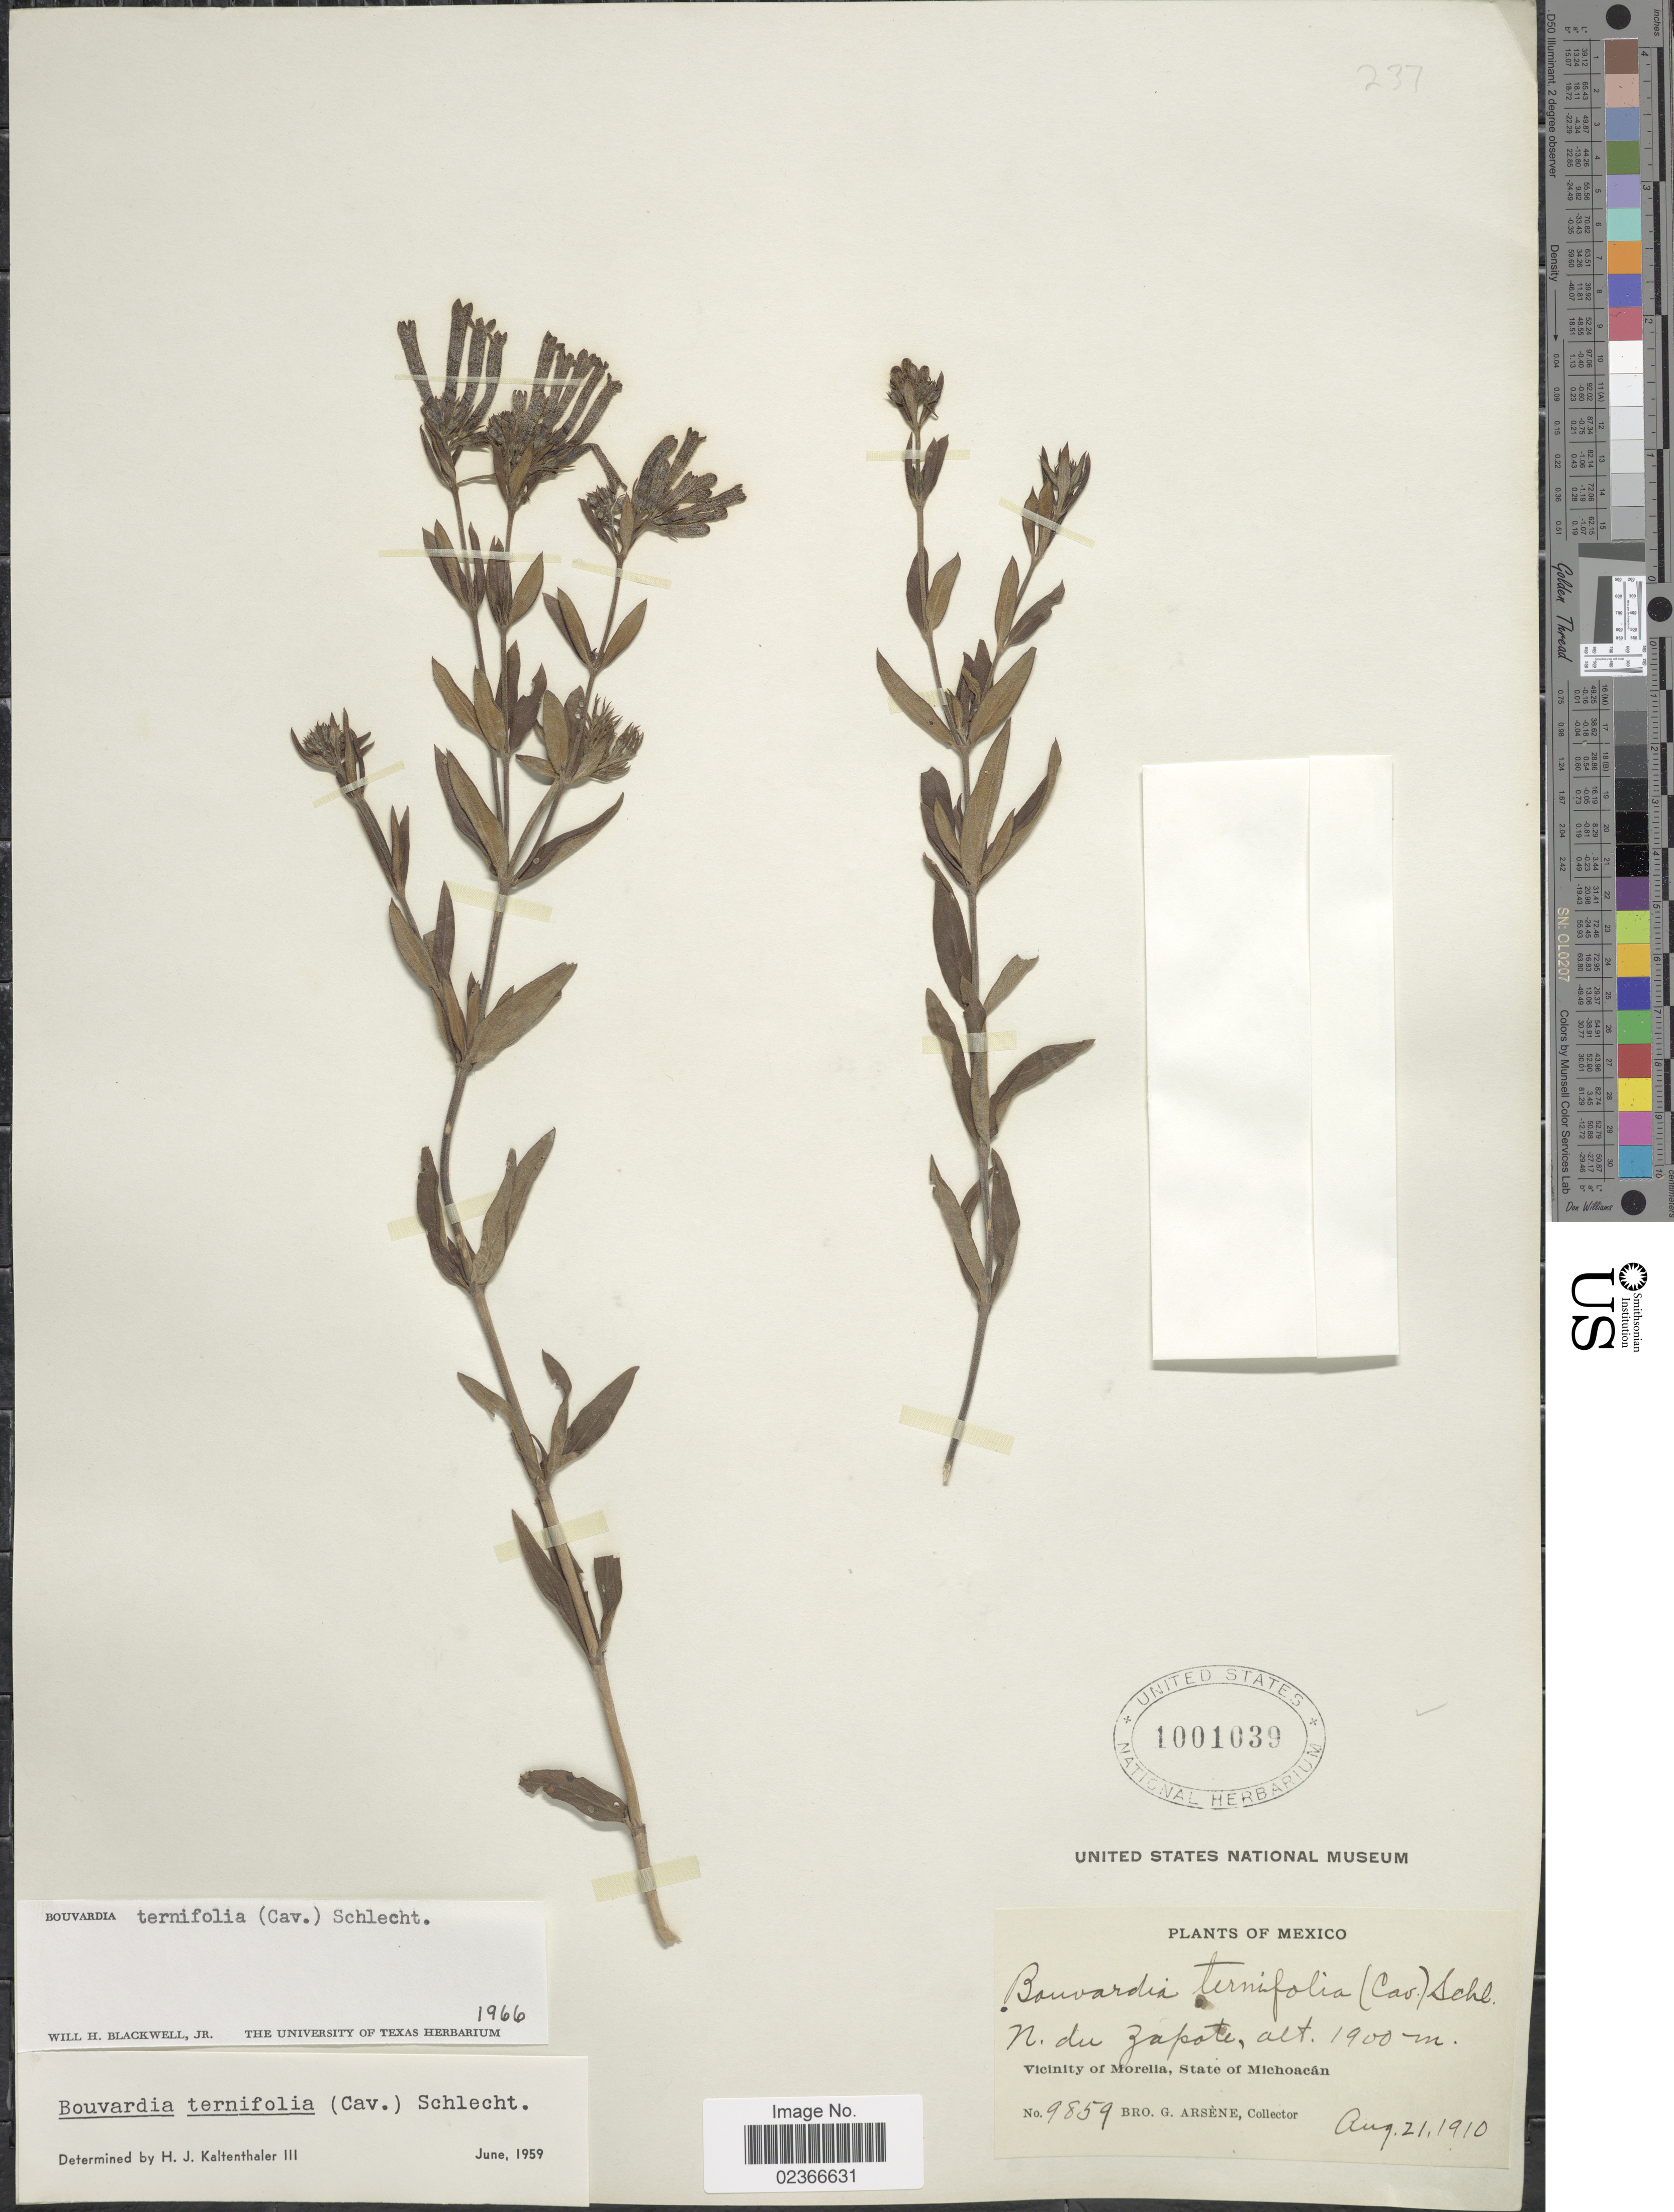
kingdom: Plantae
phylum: Tracheophyta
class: Magnoliopsida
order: Gentianales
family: Rubiaceae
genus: Bouvardia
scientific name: Bouvardia ternifolia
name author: (Cav.) Schltdl.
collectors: Bro. G. Arsène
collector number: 9859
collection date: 1910-08-21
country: Mexico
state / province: Michoacán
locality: N. du Zapote. Vicinity of Morelia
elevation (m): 1900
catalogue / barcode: US 1001039